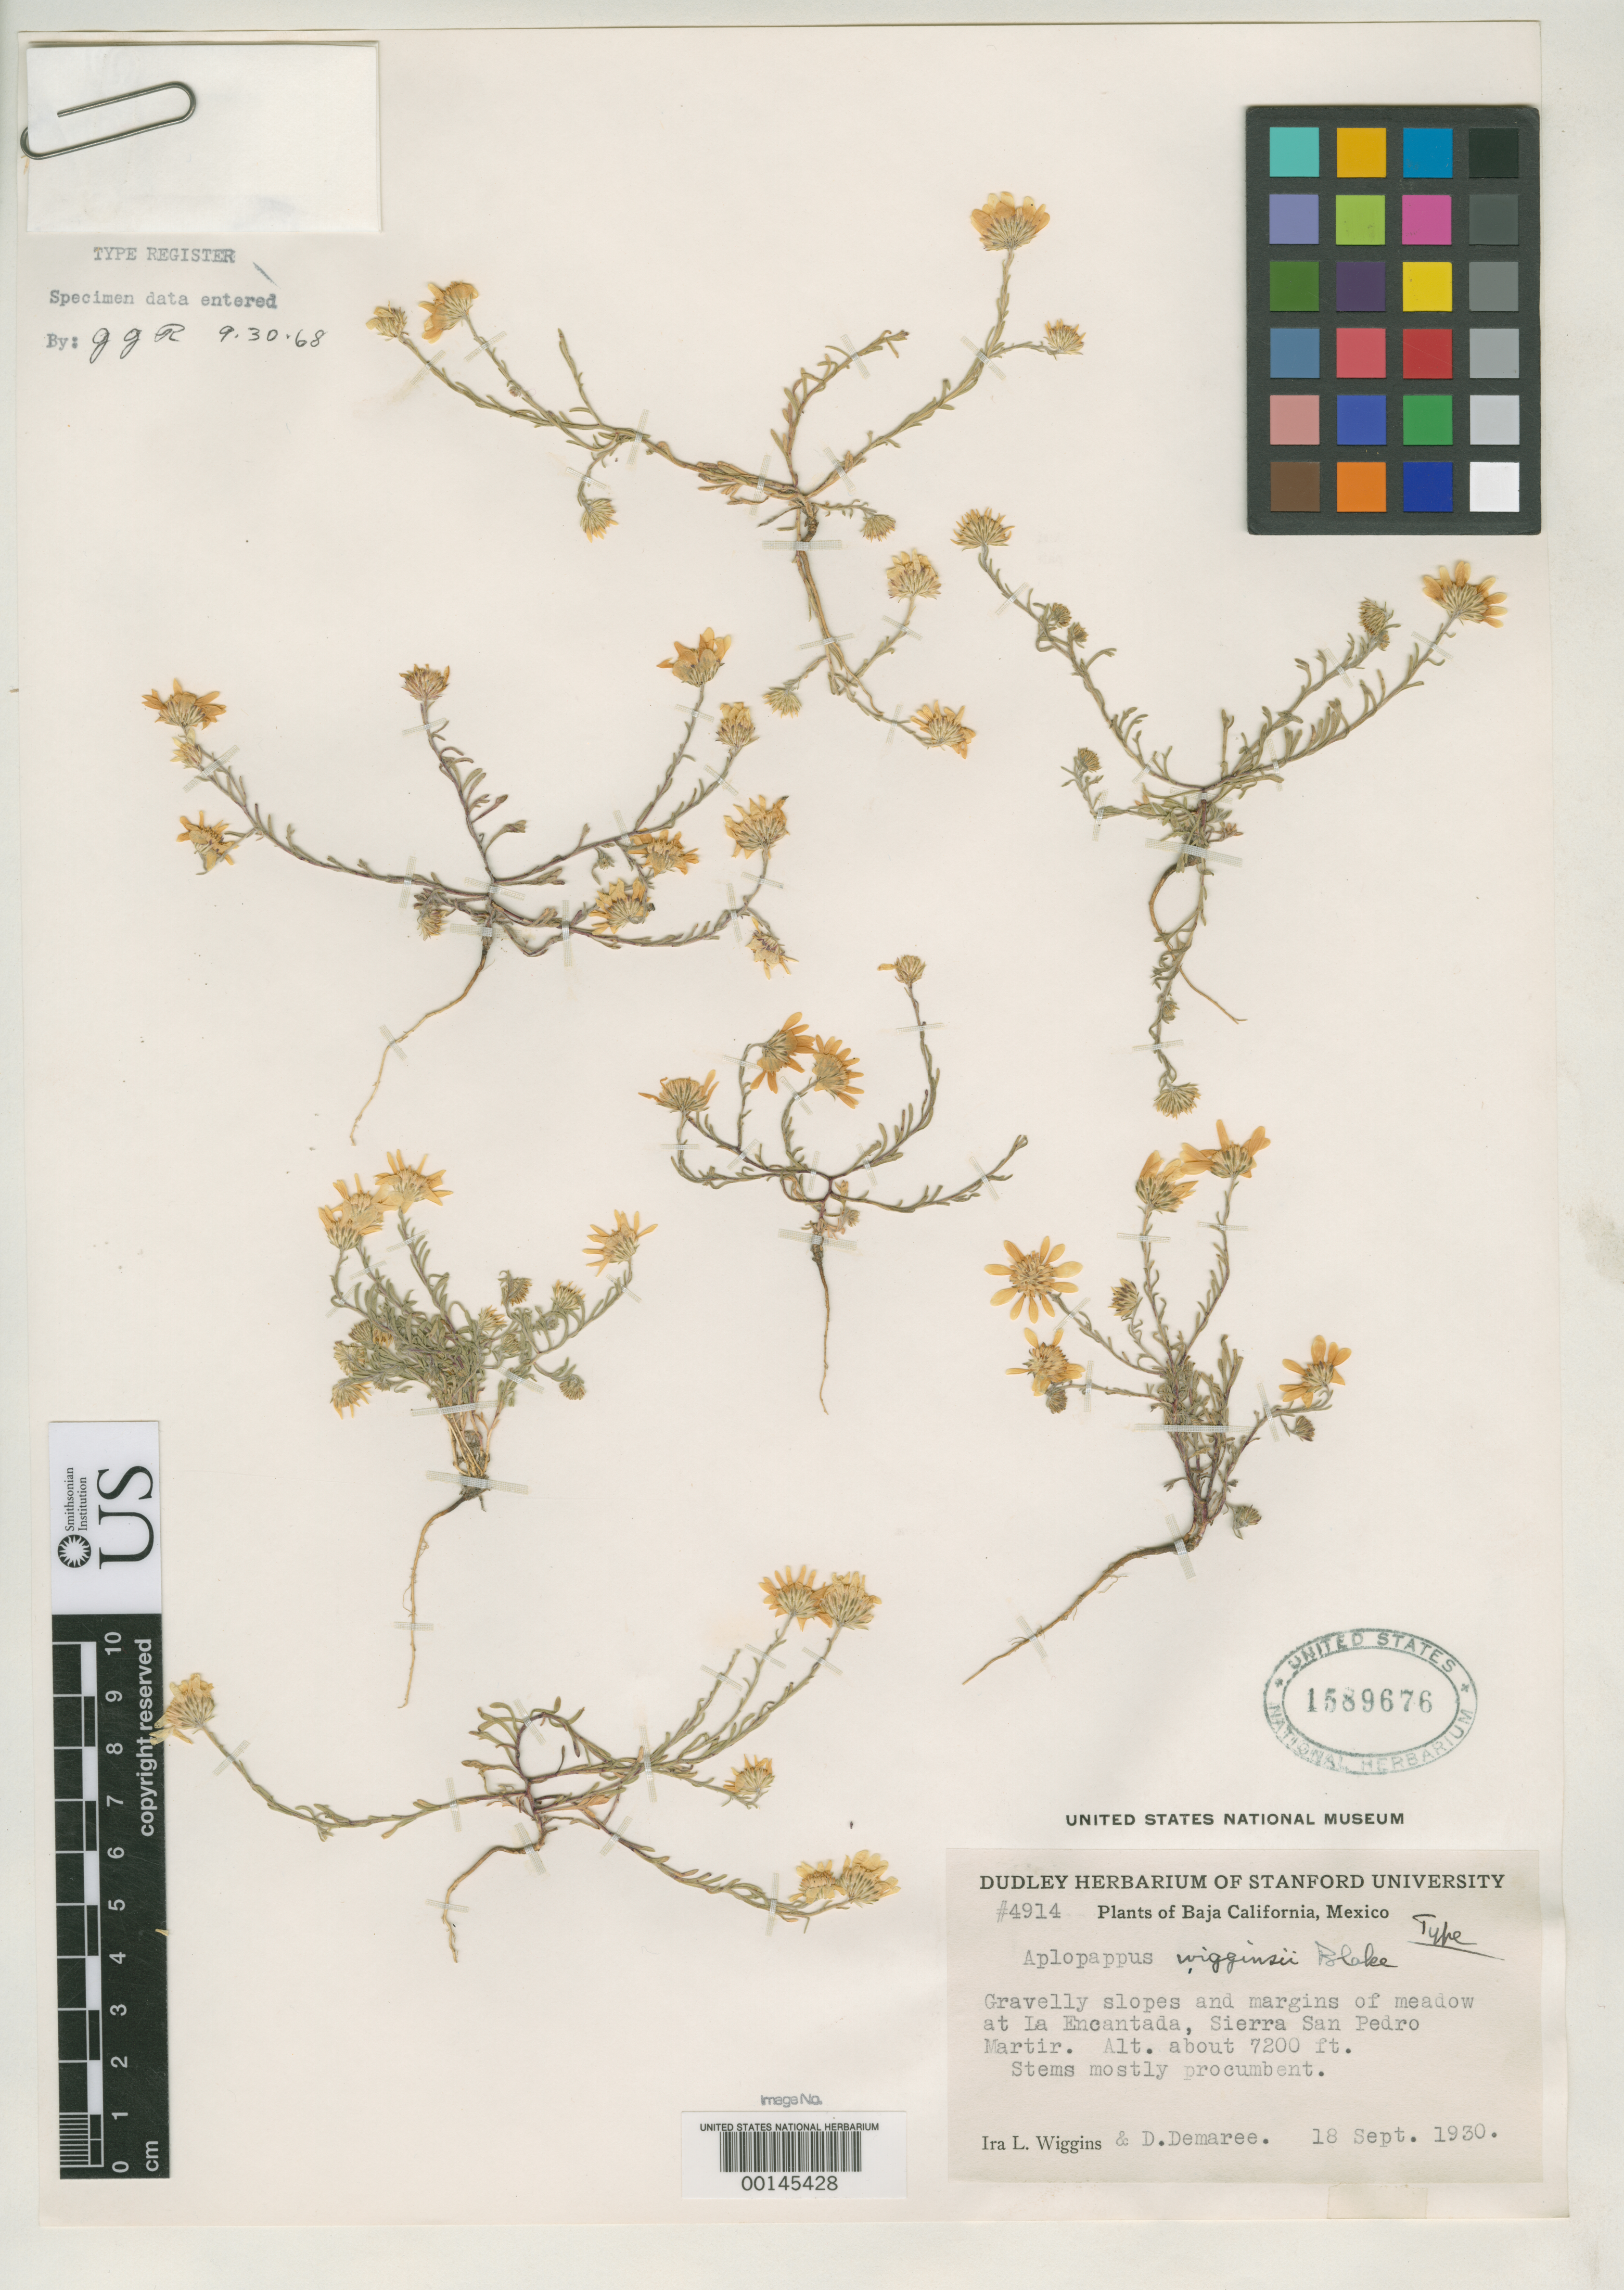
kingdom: Plantae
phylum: Tracheophyta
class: Magnoliopsida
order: Asterales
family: Asteraceae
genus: Haplopappus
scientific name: Haplopappus wigginsii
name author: S.F. Blake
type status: Holotype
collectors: I. L. Wiggins & D. Demaree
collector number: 4914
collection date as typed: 18 Sep 1930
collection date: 1930-09-18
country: Mexico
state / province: Baja California Norte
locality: La Encantada, San Pedro Martir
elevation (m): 2200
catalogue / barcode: US 1589676